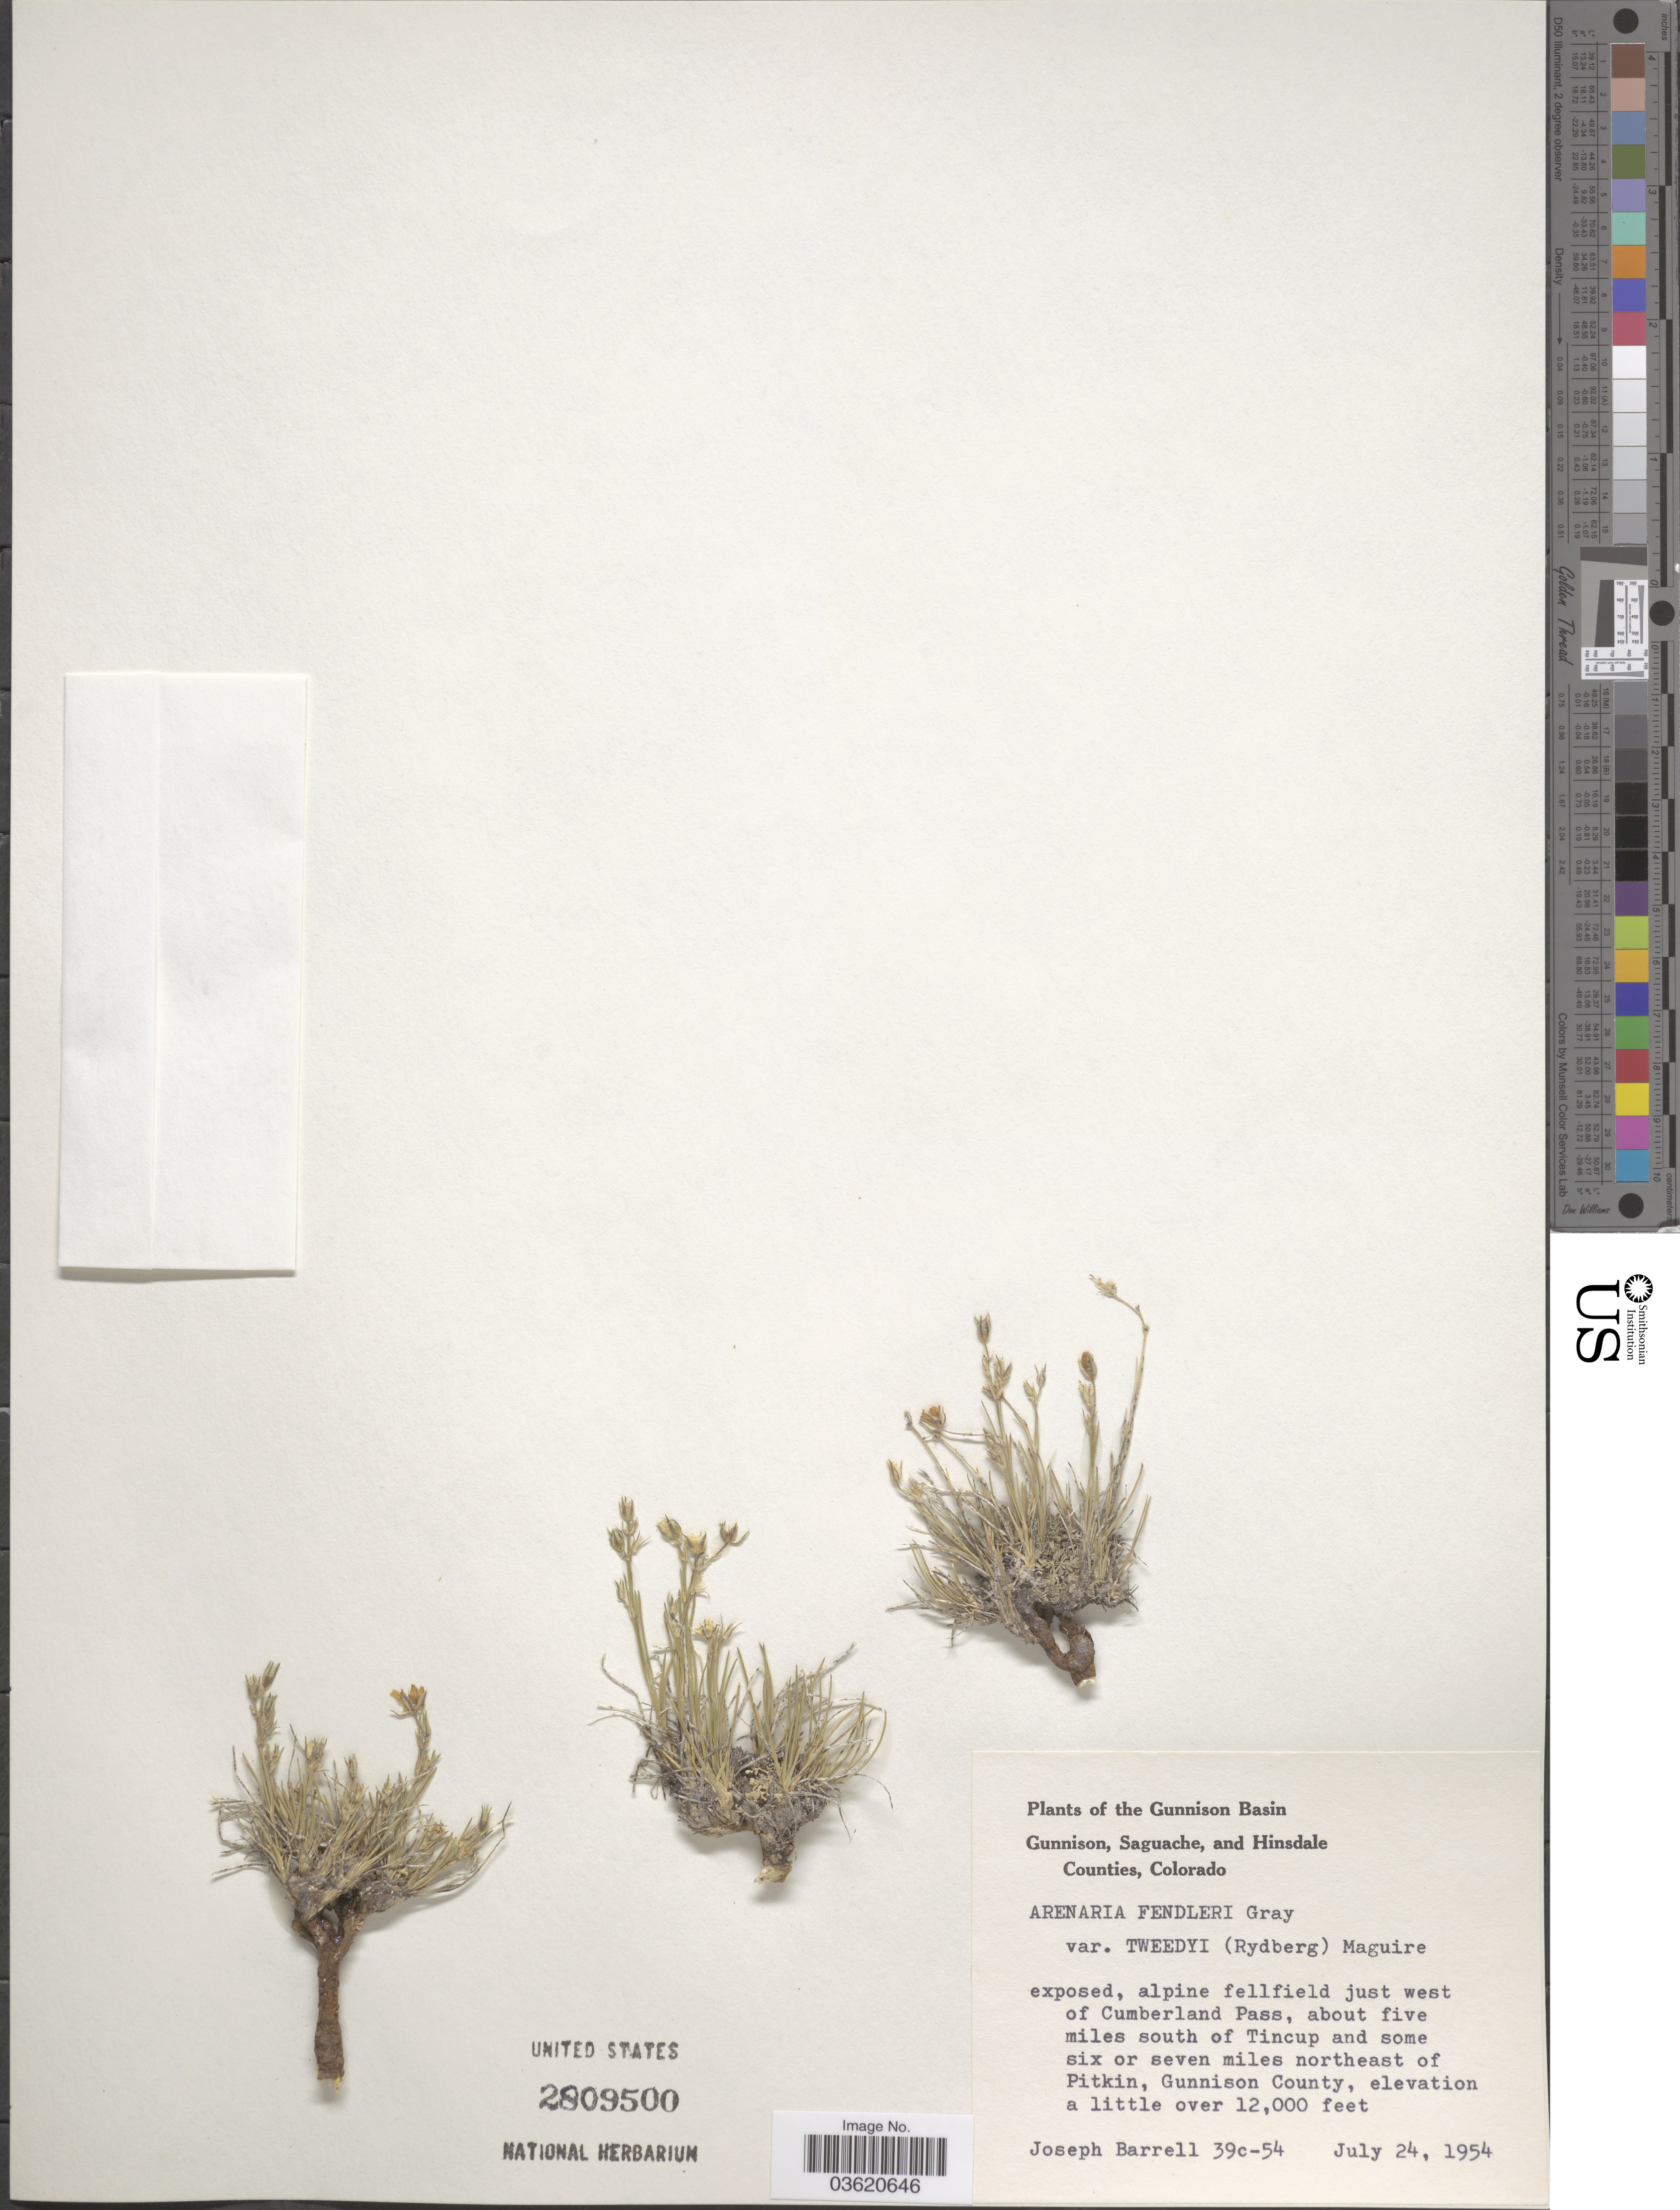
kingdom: Plantae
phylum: Tracheophyta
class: Magnoliopsida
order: Caryophyllales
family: Caryophyllaceae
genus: Eremogone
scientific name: Eremogone fendleri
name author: (A. Gray) Ikonn.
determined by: U.S. National Herbarium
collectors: J. Barrell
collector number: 39c-54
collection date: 1954-07-24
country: United States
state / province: Colorado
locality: The Gunnison Basin. Just west of Cumberland Pass, about five miles south of Tincup and some six or seven miles northeast of Pitkin, Gunnison County.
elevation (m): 3658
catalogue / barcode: US 2809500